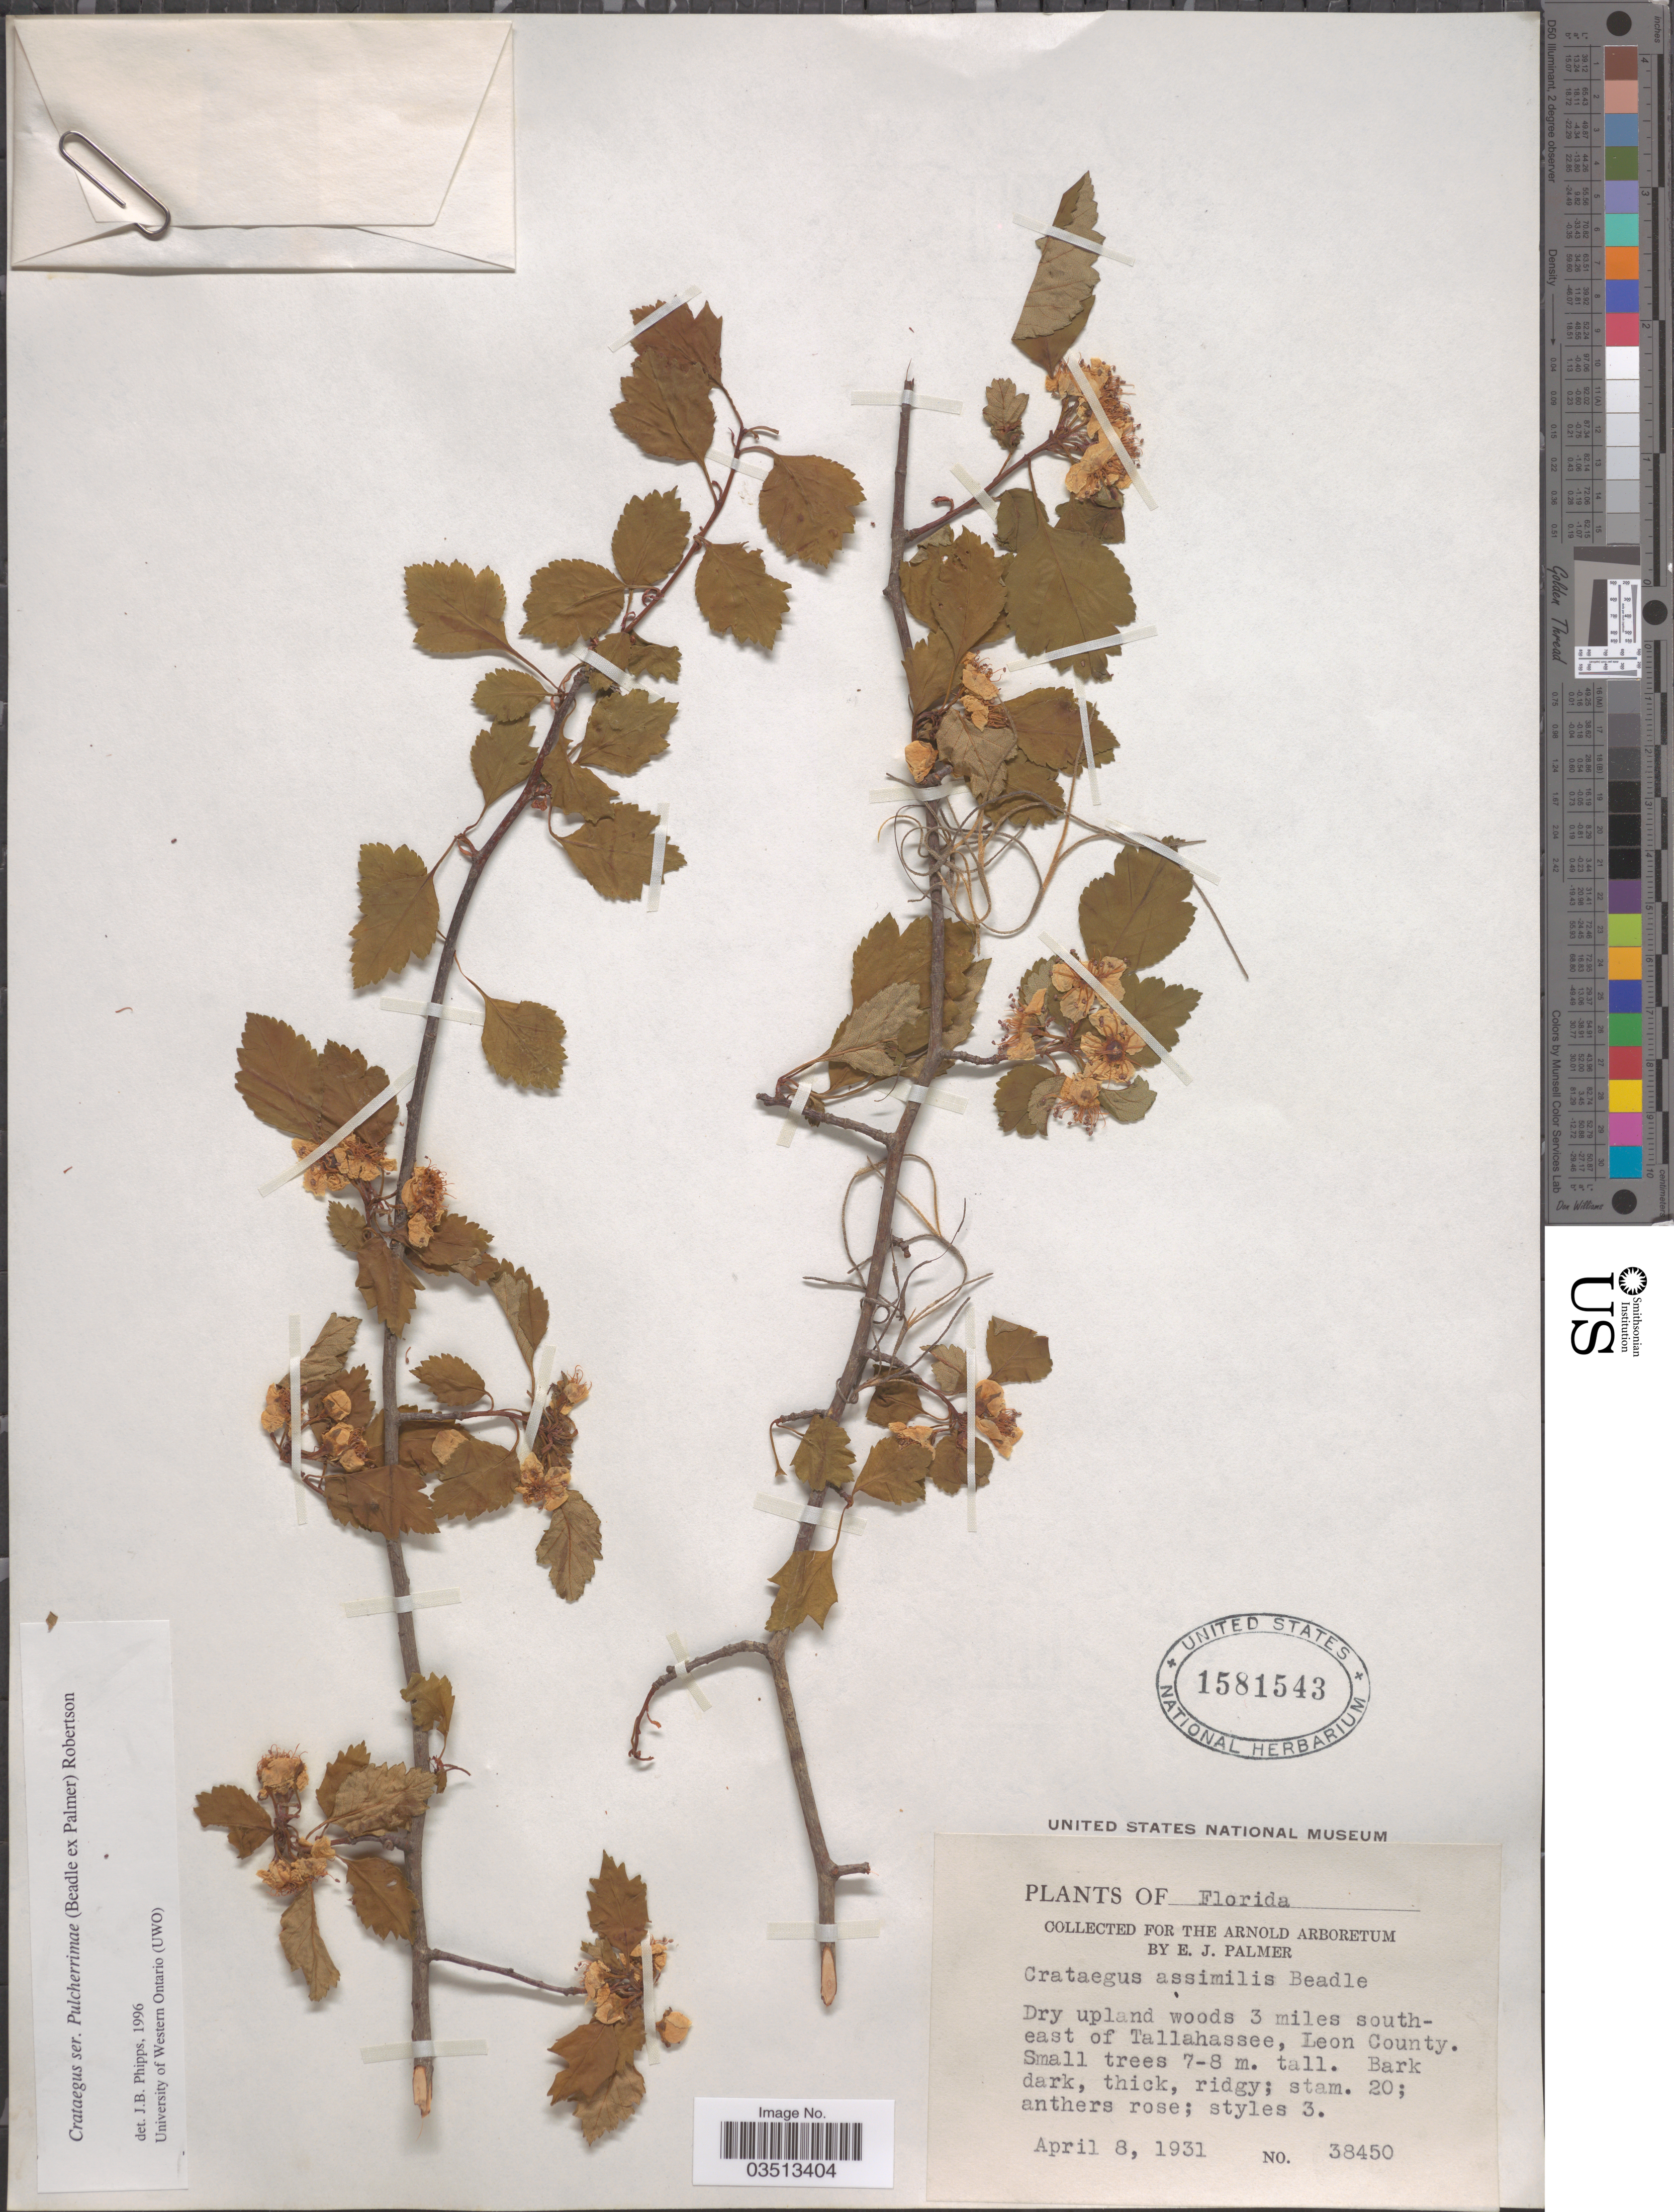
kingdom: Plantae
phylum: Tracheophyta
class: Magnoliopsida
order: Rosales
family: Rosaceae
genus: Crataegus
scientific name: Crataegus assimilis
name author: Beadle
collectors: E. J. Palmer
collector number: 38450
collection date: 1931-04-08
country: United States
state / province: Florida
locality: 3 miles southeast of Tallahassee, Leon County.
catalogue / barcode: US 1581543